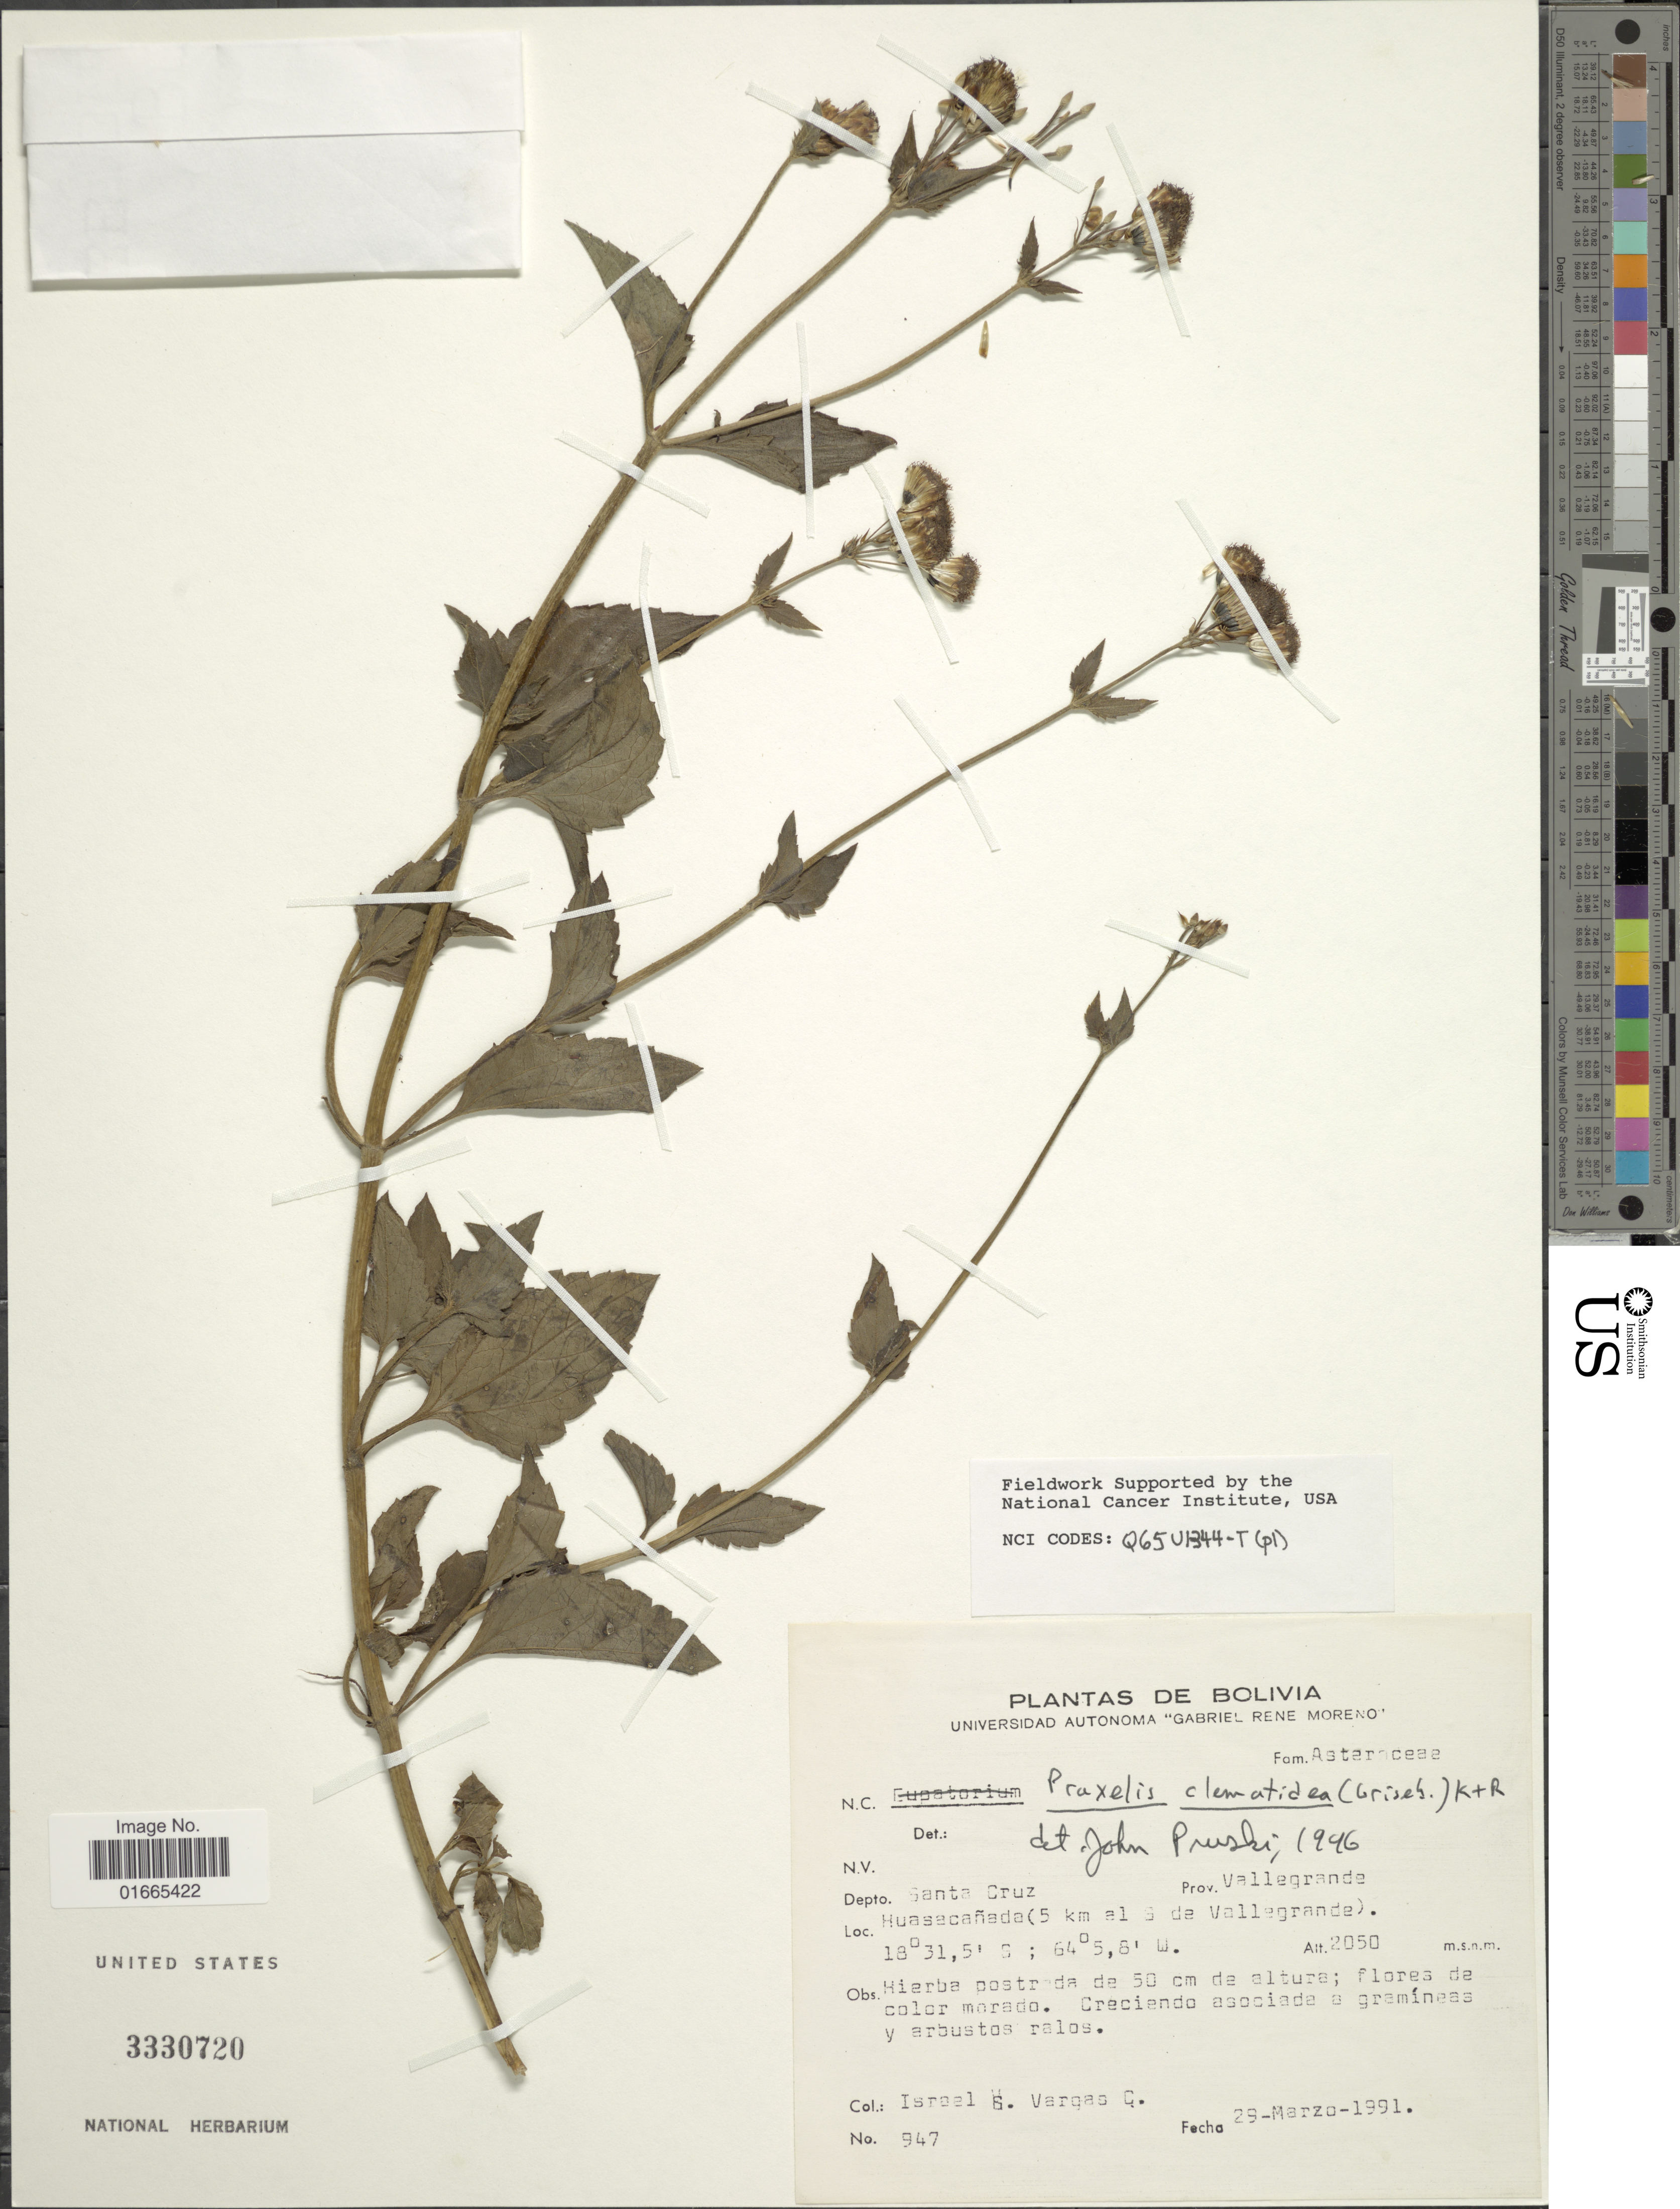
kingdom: Plantae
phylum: Tracheophyta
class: Magnoliopsida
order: Asterales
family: Asteraceae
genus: Praxelis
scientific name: Praxelis clematidea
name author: (Griseb.) R.M. King & H. Rob.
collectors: I. Vargas C.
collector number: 947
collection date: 1991-03-29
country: Bolivia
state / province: Santa Cruz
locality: Depto. Santa Cruz, Prov. Vallengrande, Huasacañada (5km al S de Vallegrande).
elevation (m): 2050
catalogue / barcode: US 3330720